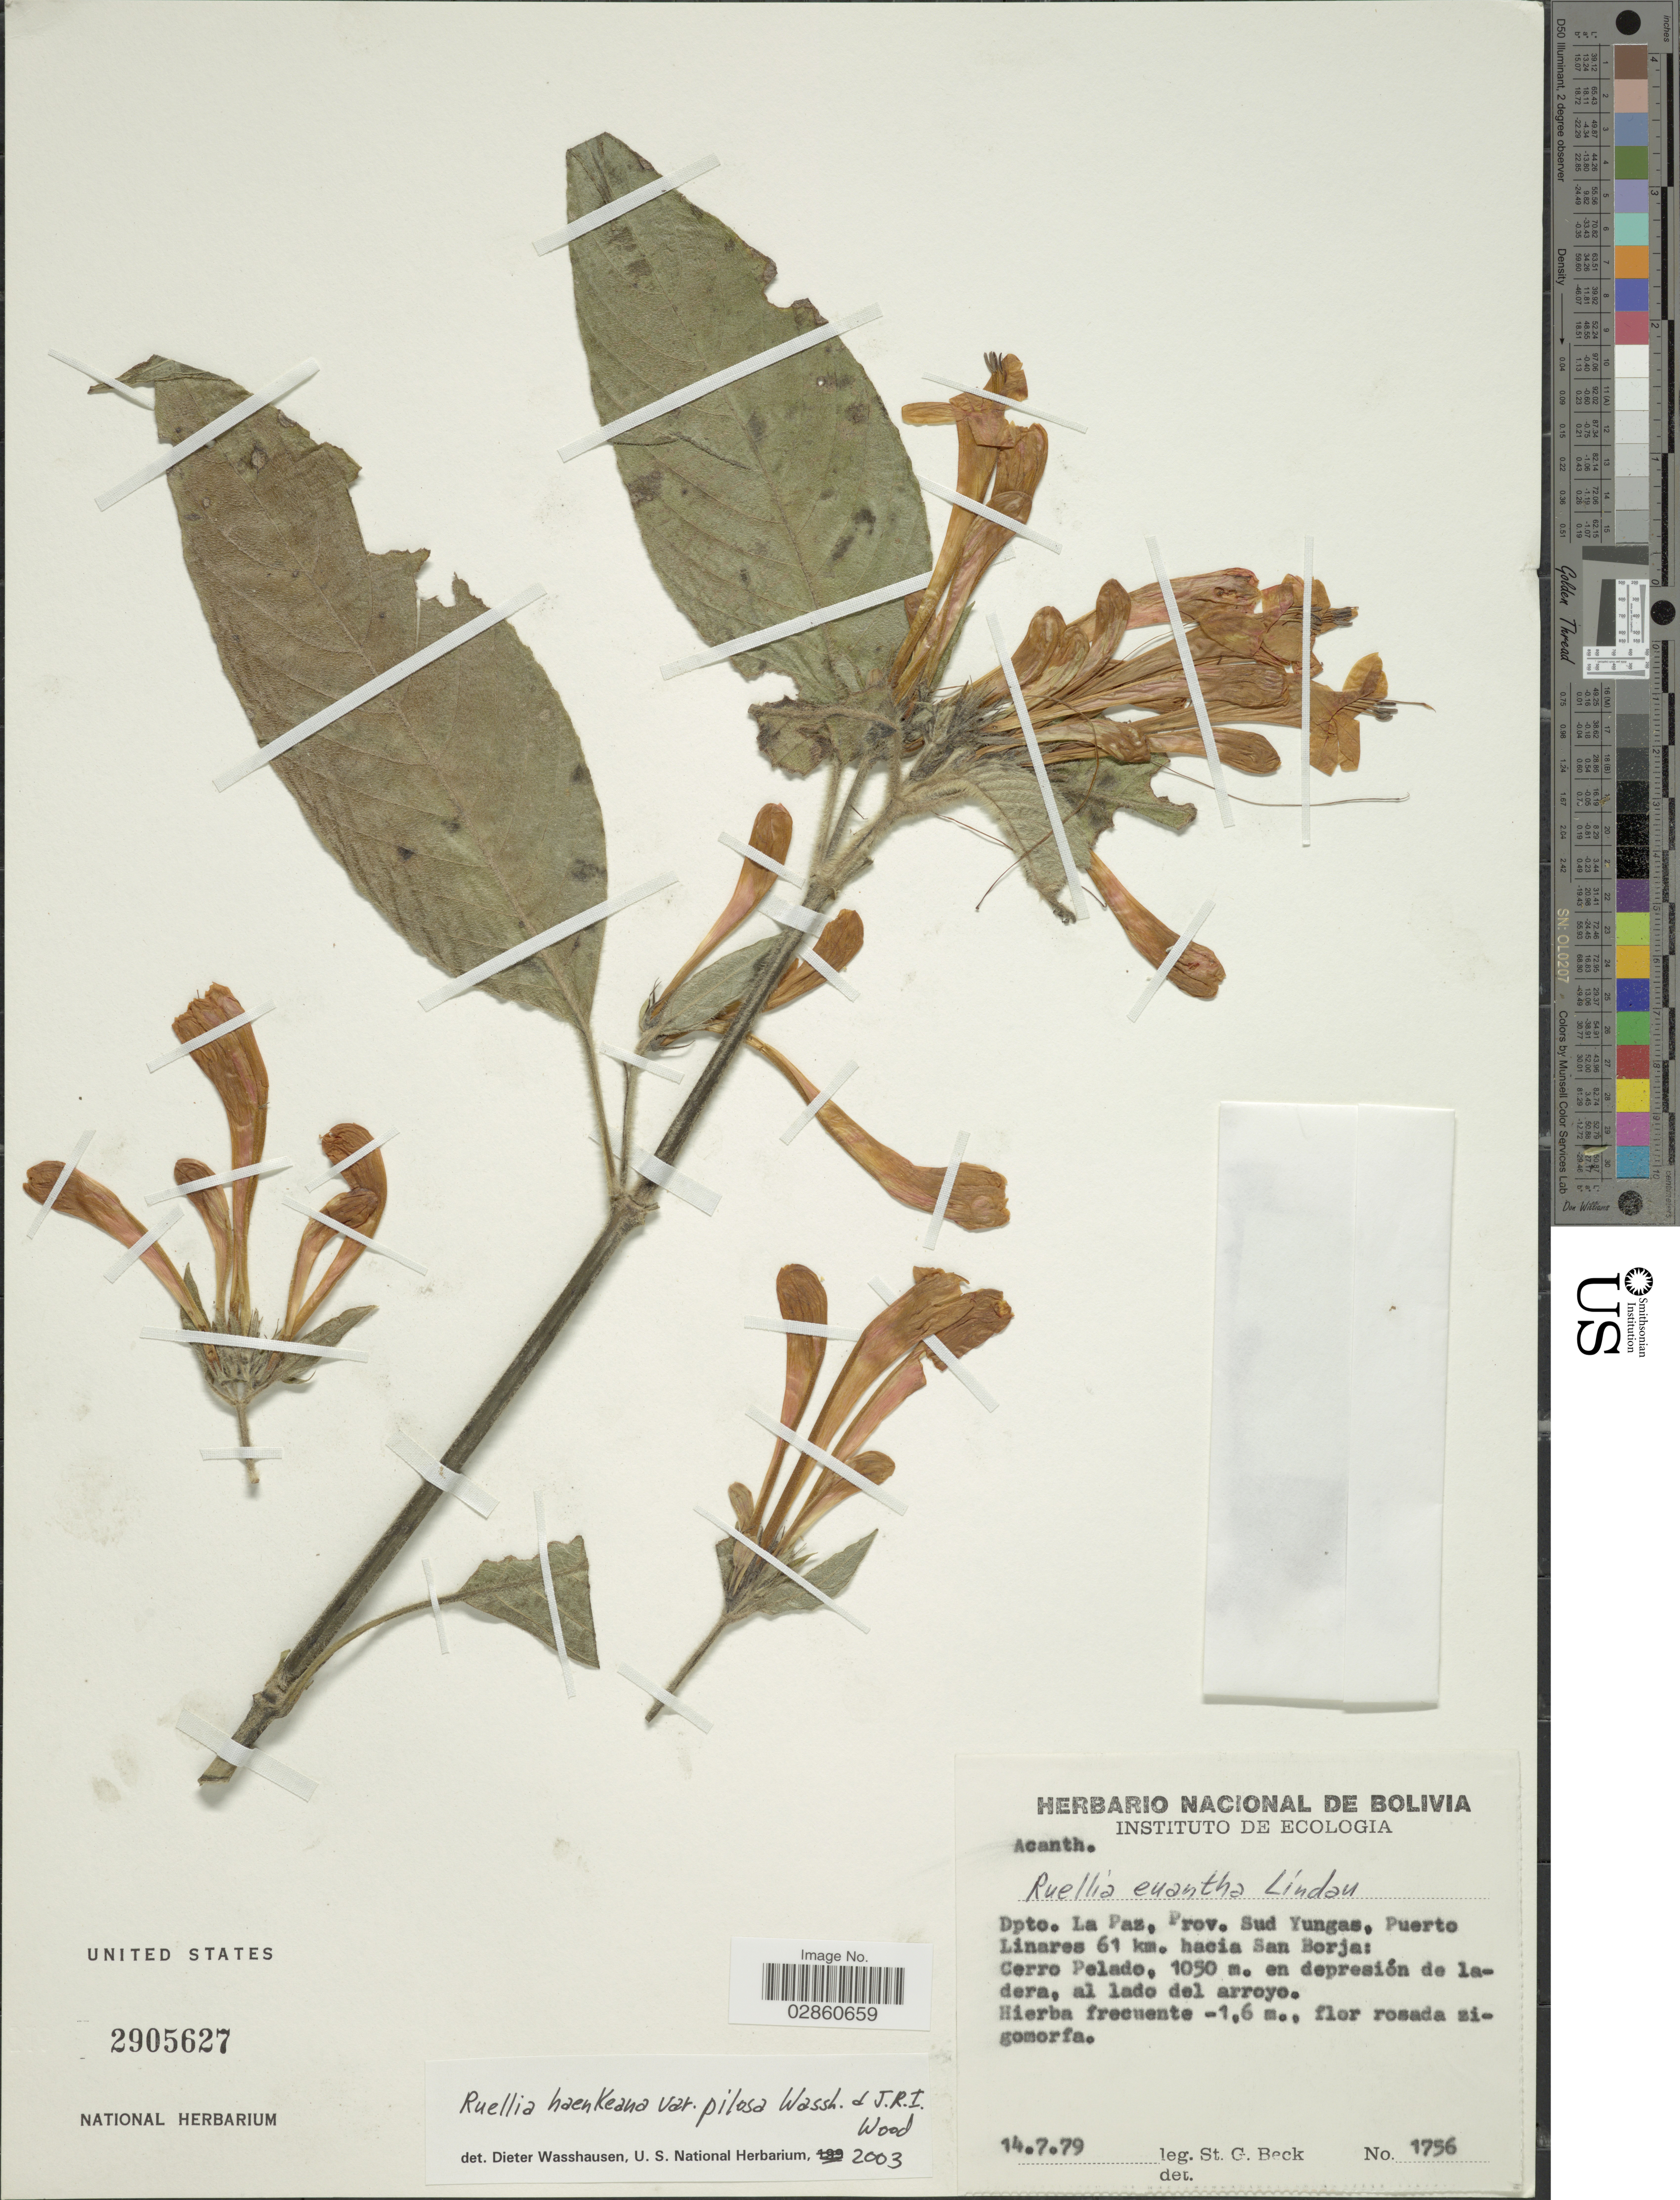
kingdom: Plantae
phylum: Tracheophyta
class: Magnoliopsida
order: Lamiales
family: Acanthaceae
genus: Ruellia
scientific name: Ruellia haenkeana var. pilosa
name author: Wassh. & J.R.I. Wood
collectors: S. G. Beck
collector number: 1756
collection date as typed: Transcribed d/m/y: 14/7/79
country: Bolivia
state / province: La Paz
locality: Dpto. La Paz, Prov. Sud Yungas, Puerto Linares 61 km. hacia San Borja: Cerro Pelado.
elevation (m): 1050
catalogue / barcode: US 2905627